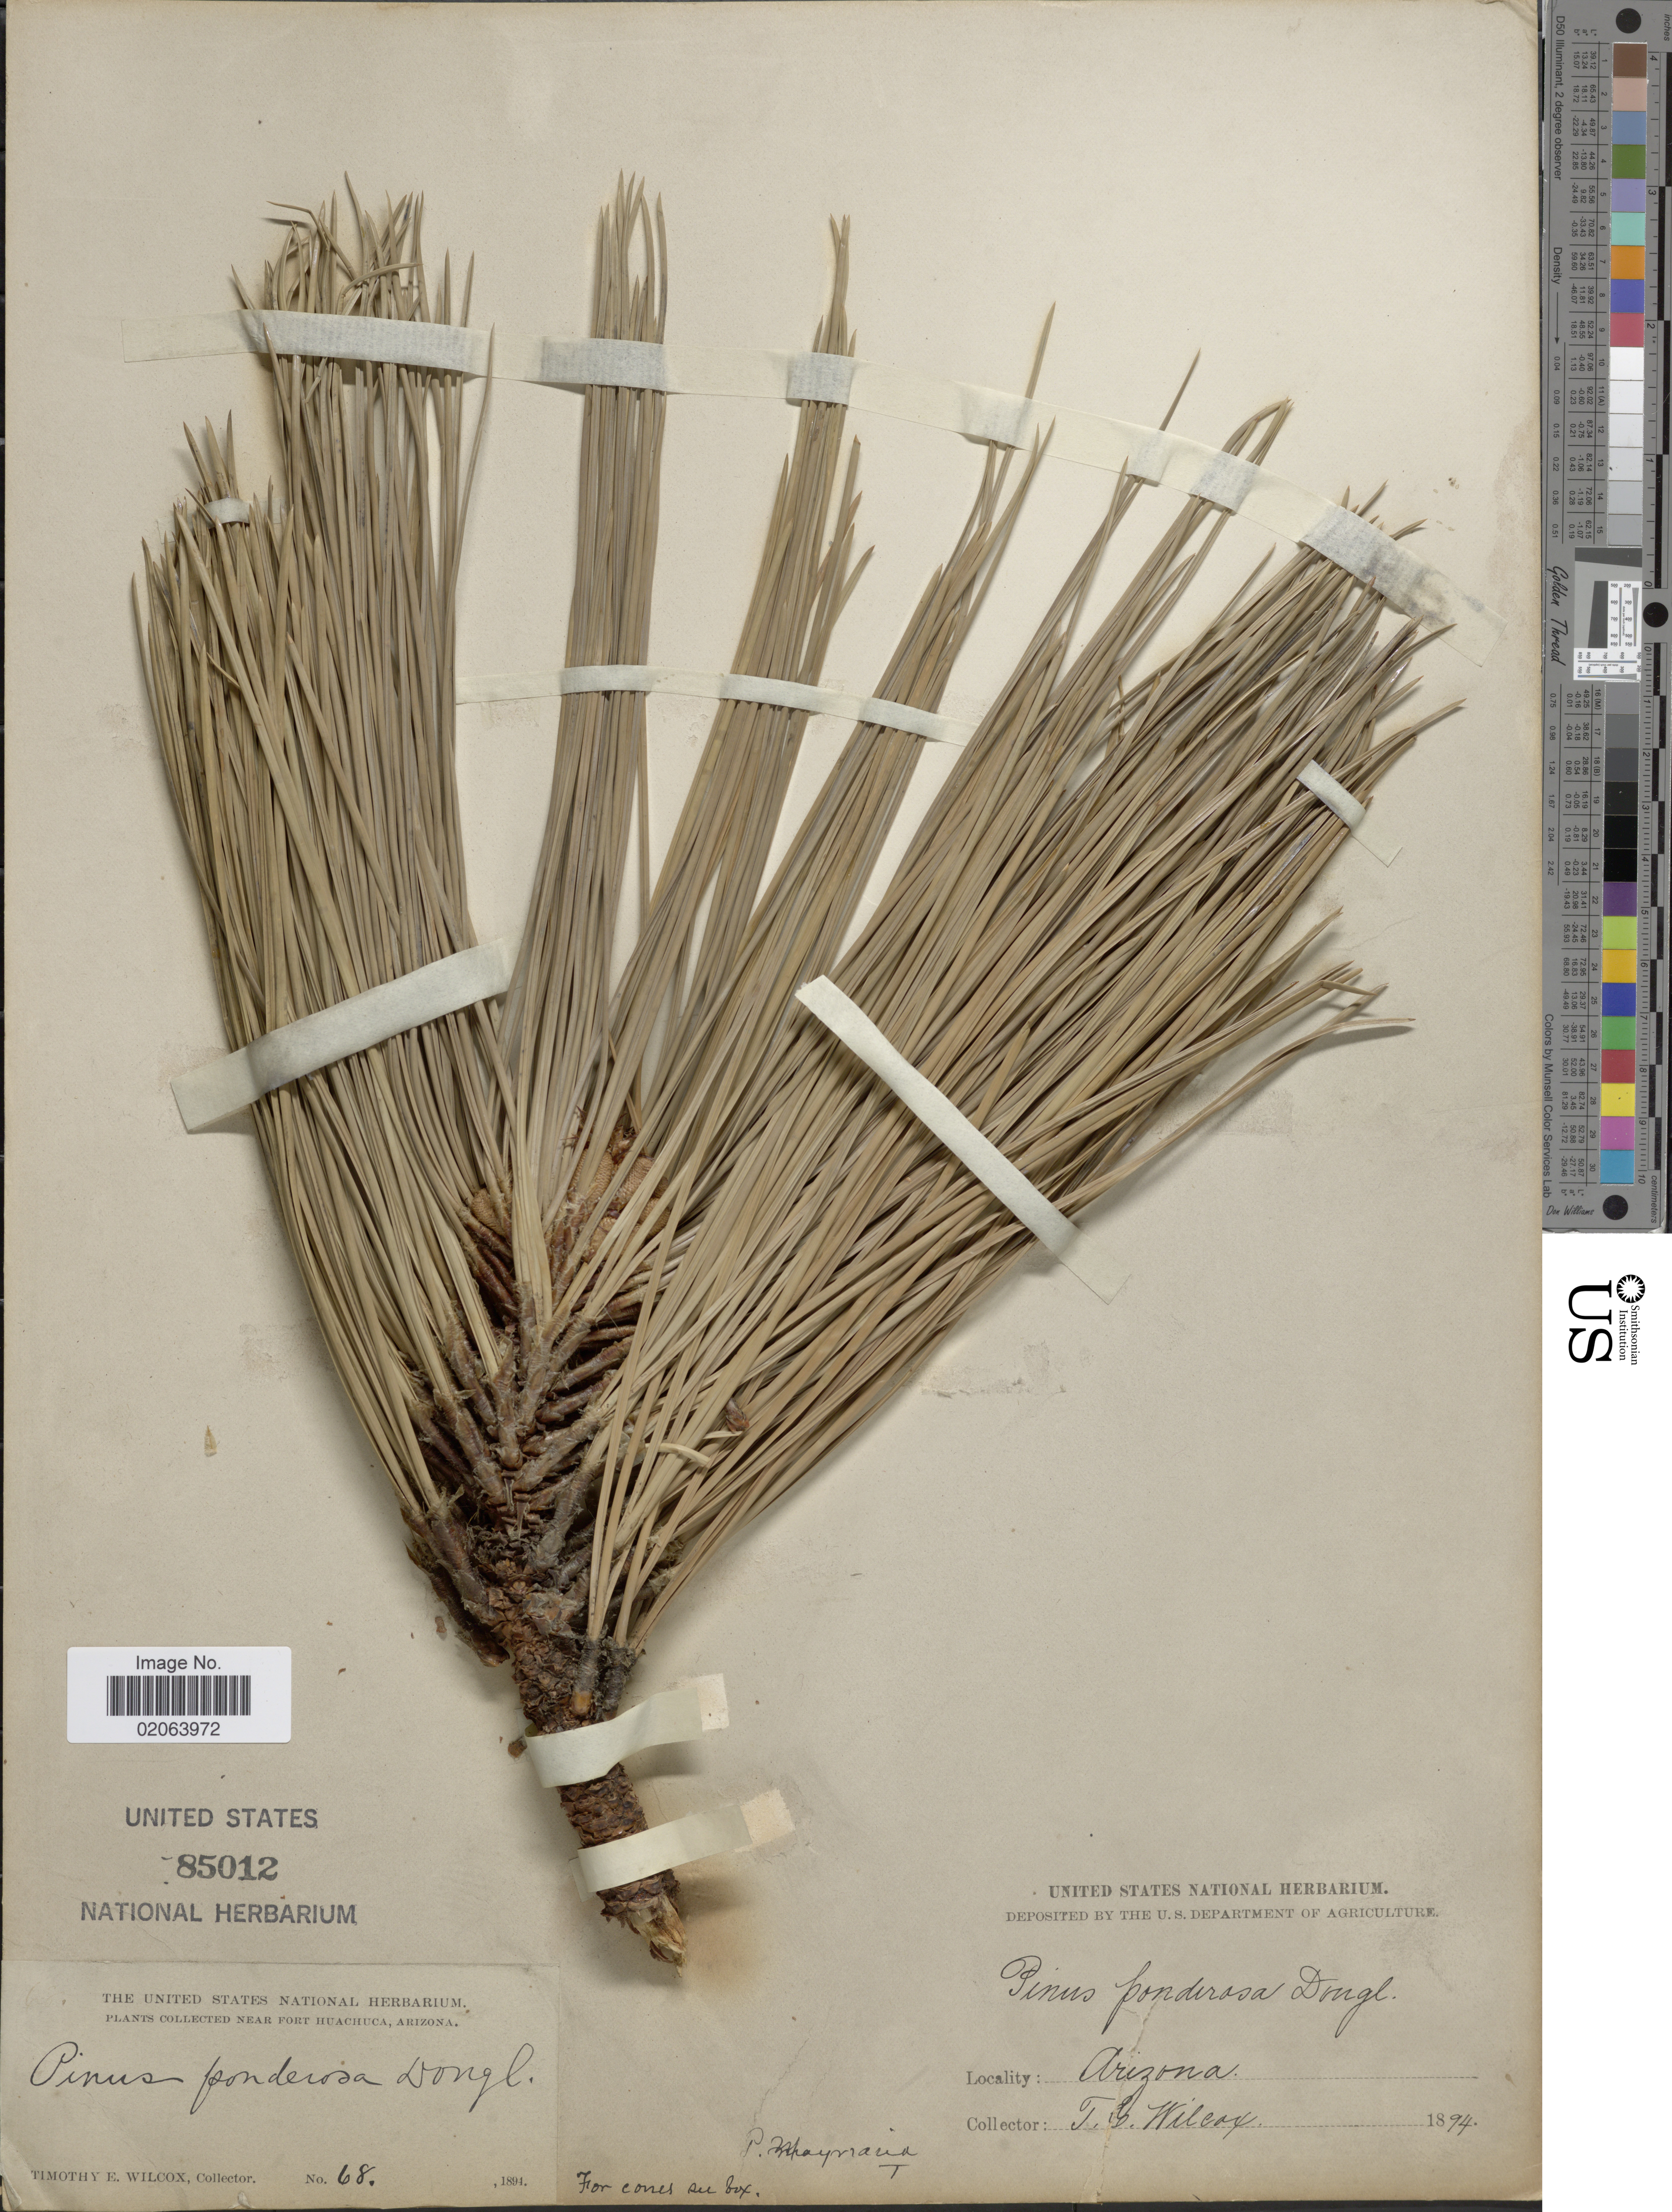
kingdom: Plantae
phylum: Tracheophyta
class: Pinopsida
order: Pinales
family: Pinaceae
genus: Pinus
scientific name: Pinus engelmannii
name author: Carrière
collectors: T. E. Wilcox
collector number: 68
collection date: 1894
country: United States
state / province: Arizona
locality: Near Fort Huachuca.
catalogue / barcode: US 85012